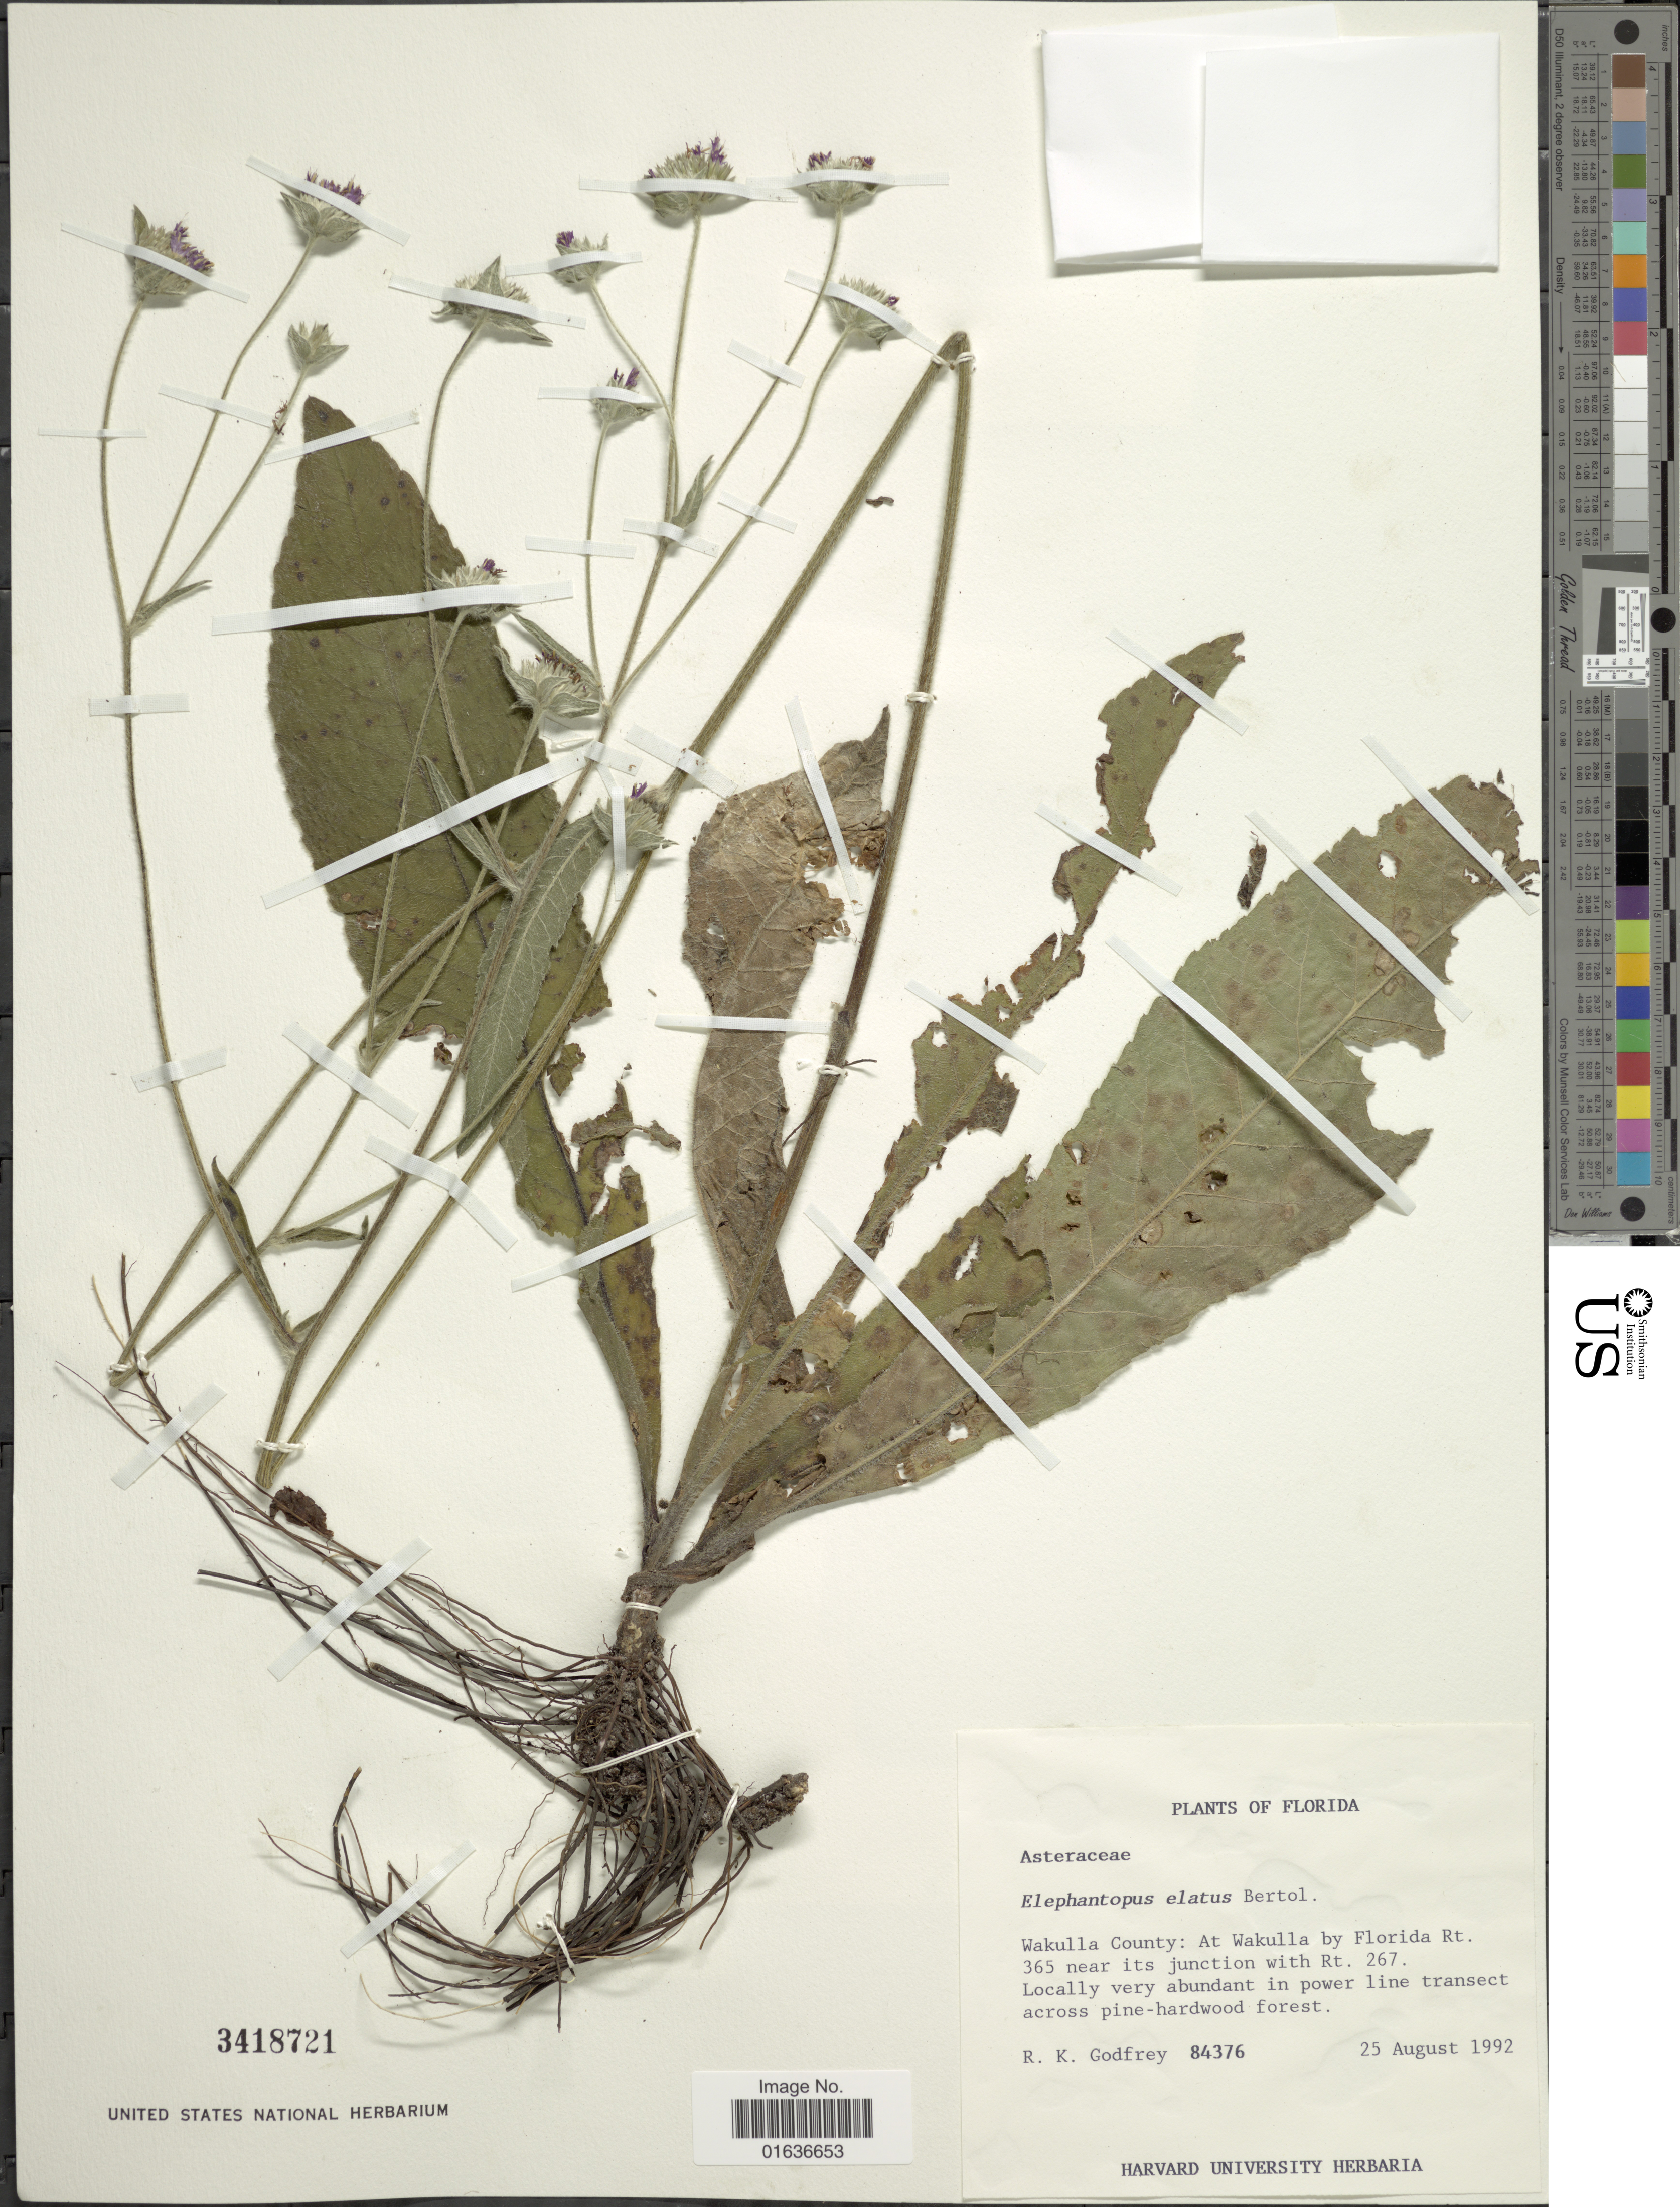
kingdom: Plantae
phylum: Tracheophyta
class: Magnoliopsida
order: Asterales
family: Asteraceae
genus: Elephantopus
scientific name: Elephantopus elatus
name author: Bertol.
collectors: R. K. Godfrey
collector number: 84376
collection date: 1992-08-25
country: United States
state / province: Florida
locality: Wakulla County: At Wakulla by Florida Rt. 365 near its junction with Rt. 267.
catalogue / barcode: US 3418721